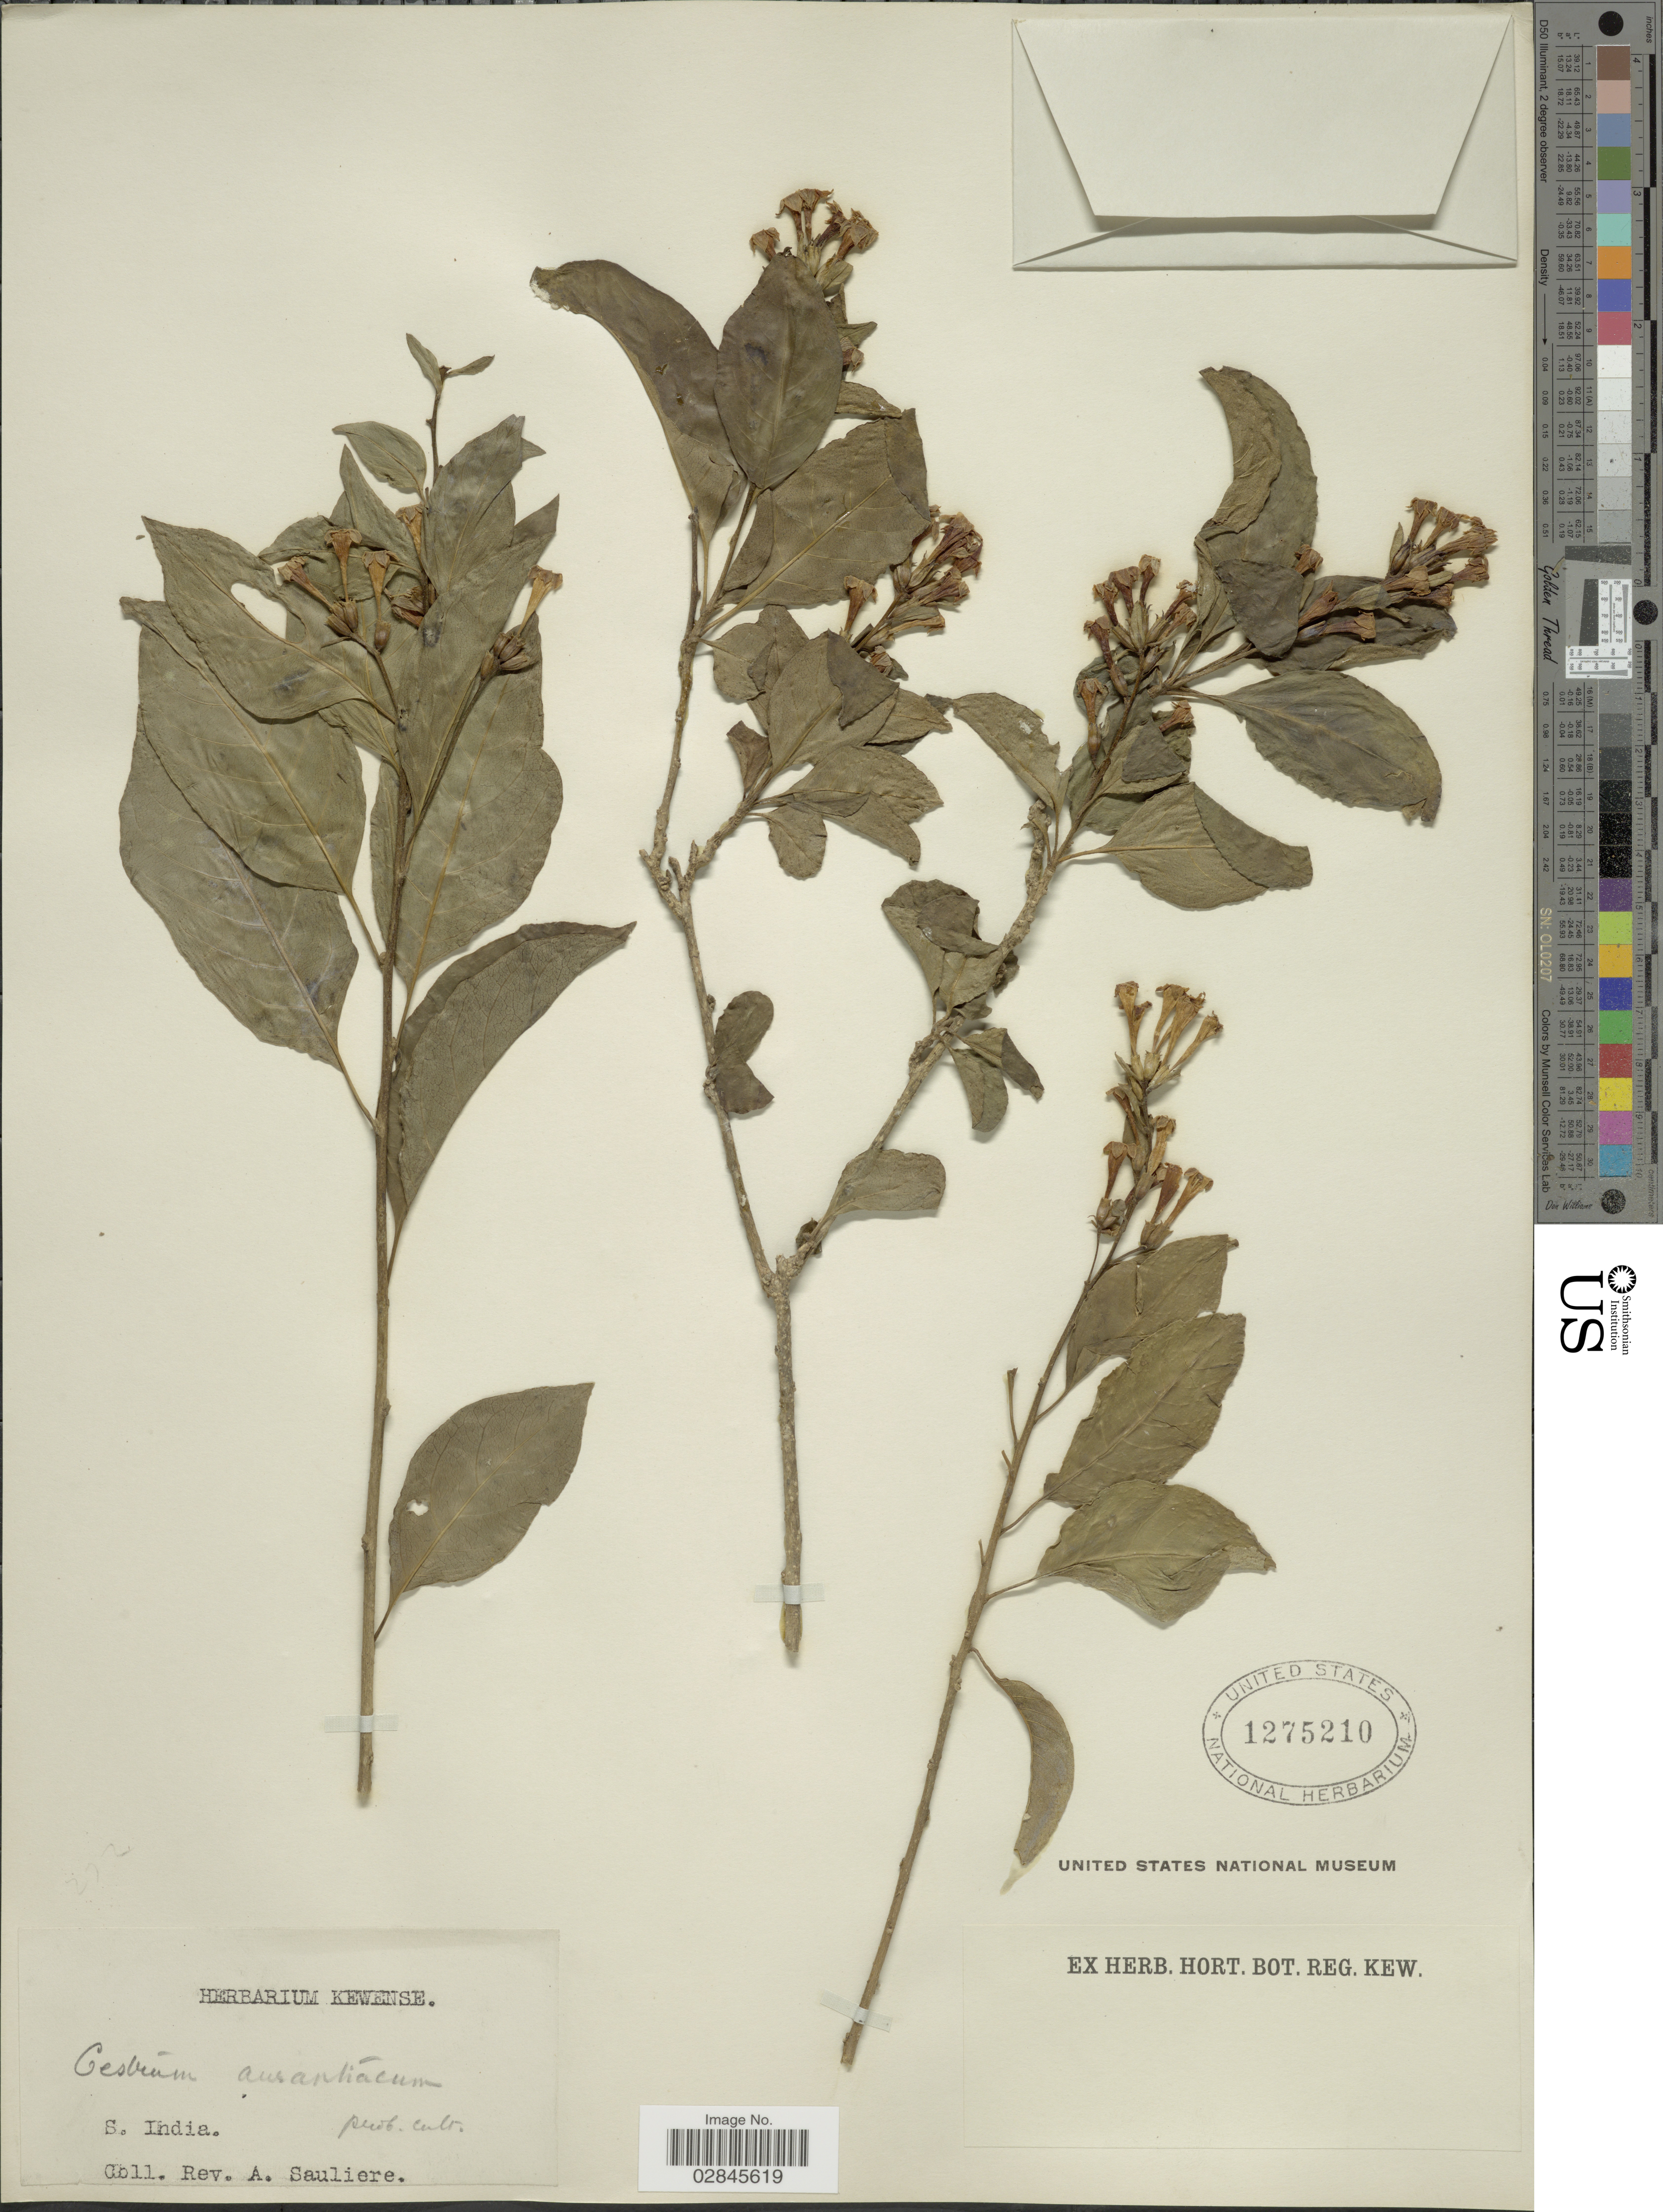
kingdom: Plantae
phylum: Tracheophyta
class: Magnoliopsida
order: Solanales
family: Solanaceae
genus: Cestrum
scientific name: Cestrum aurantiacum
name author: Lindley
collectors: A. Sauliere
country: India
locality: S. India.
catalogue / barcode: US 1275210